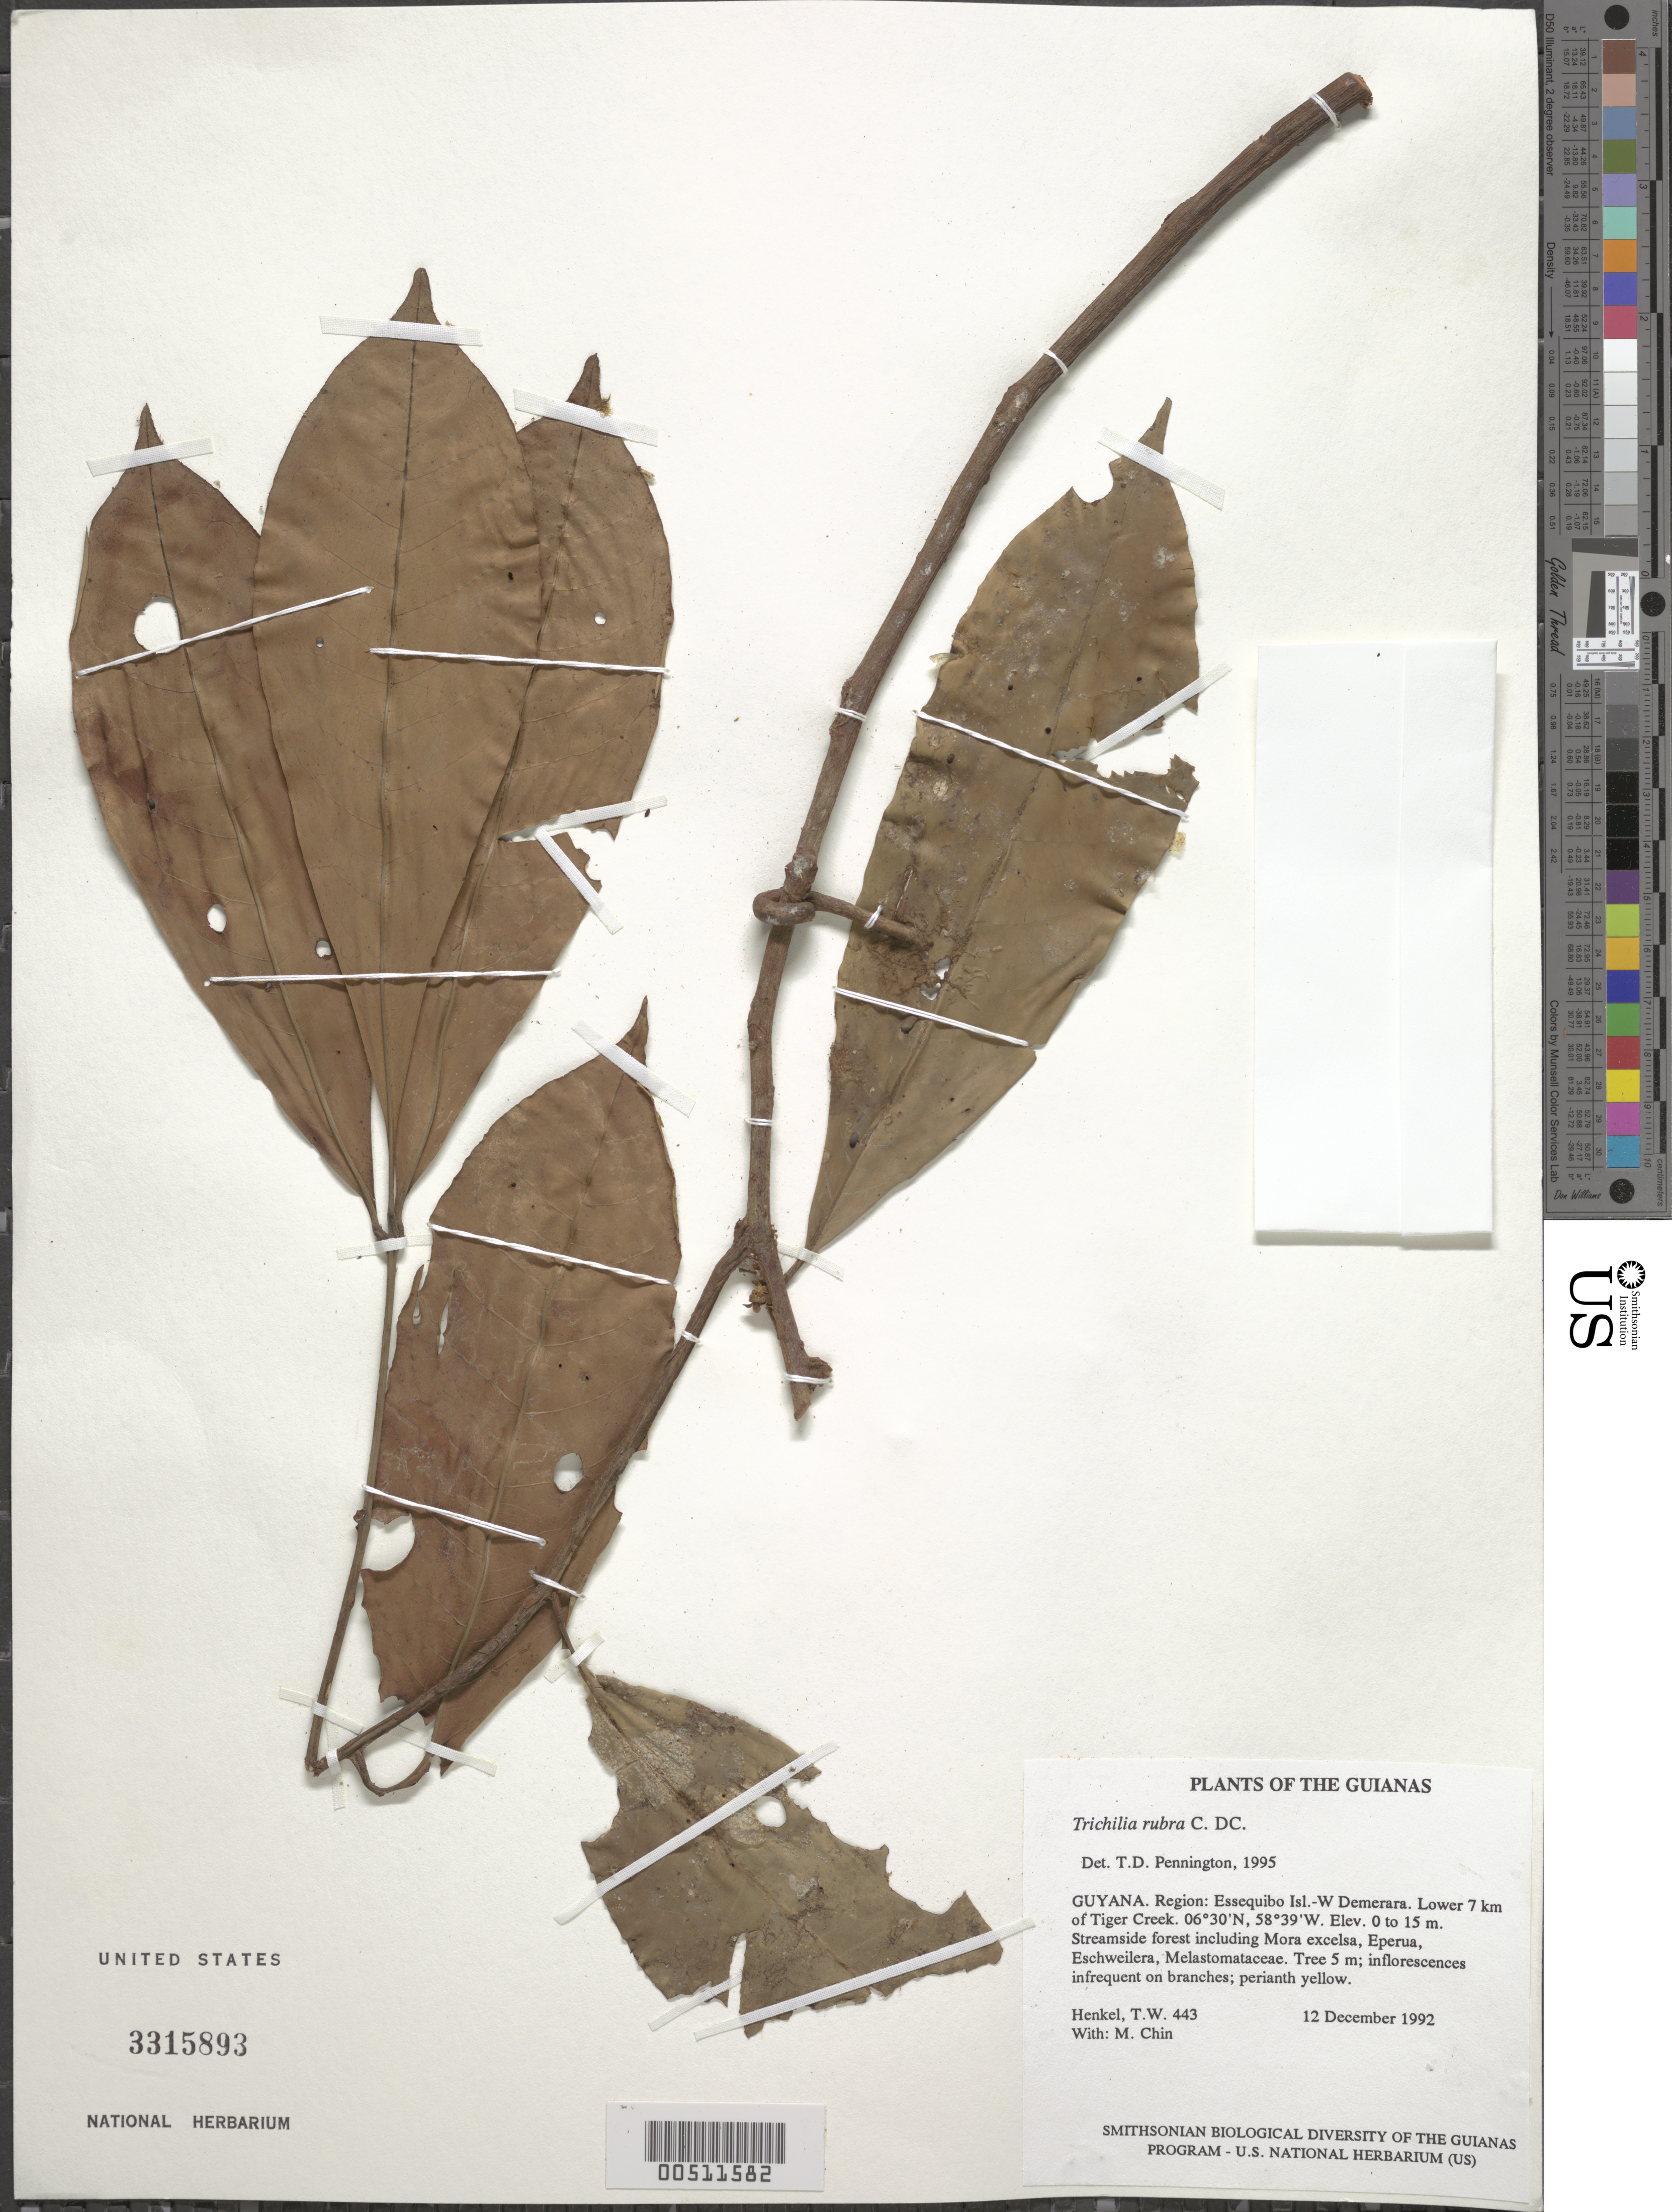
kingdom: Plantae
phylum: Tracheophyta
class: Magnoliopsida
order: Sapindales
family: Meliaceae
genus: Trichilia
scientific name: Trichilia rubra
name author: C. DC.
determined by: Pennington, T. D., (K)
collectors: T. Henkel & M. Chin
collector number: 443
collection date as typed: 12 December 1992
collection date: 1992-12-12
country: Guyana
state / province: Essequibo Isl-W. Demerara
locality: Lower 7 km of Tiger Creek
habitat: Streamside forest including Mora excelsa, Eperua, Eschweilera, Melastomataceae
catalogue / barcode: US 3315893